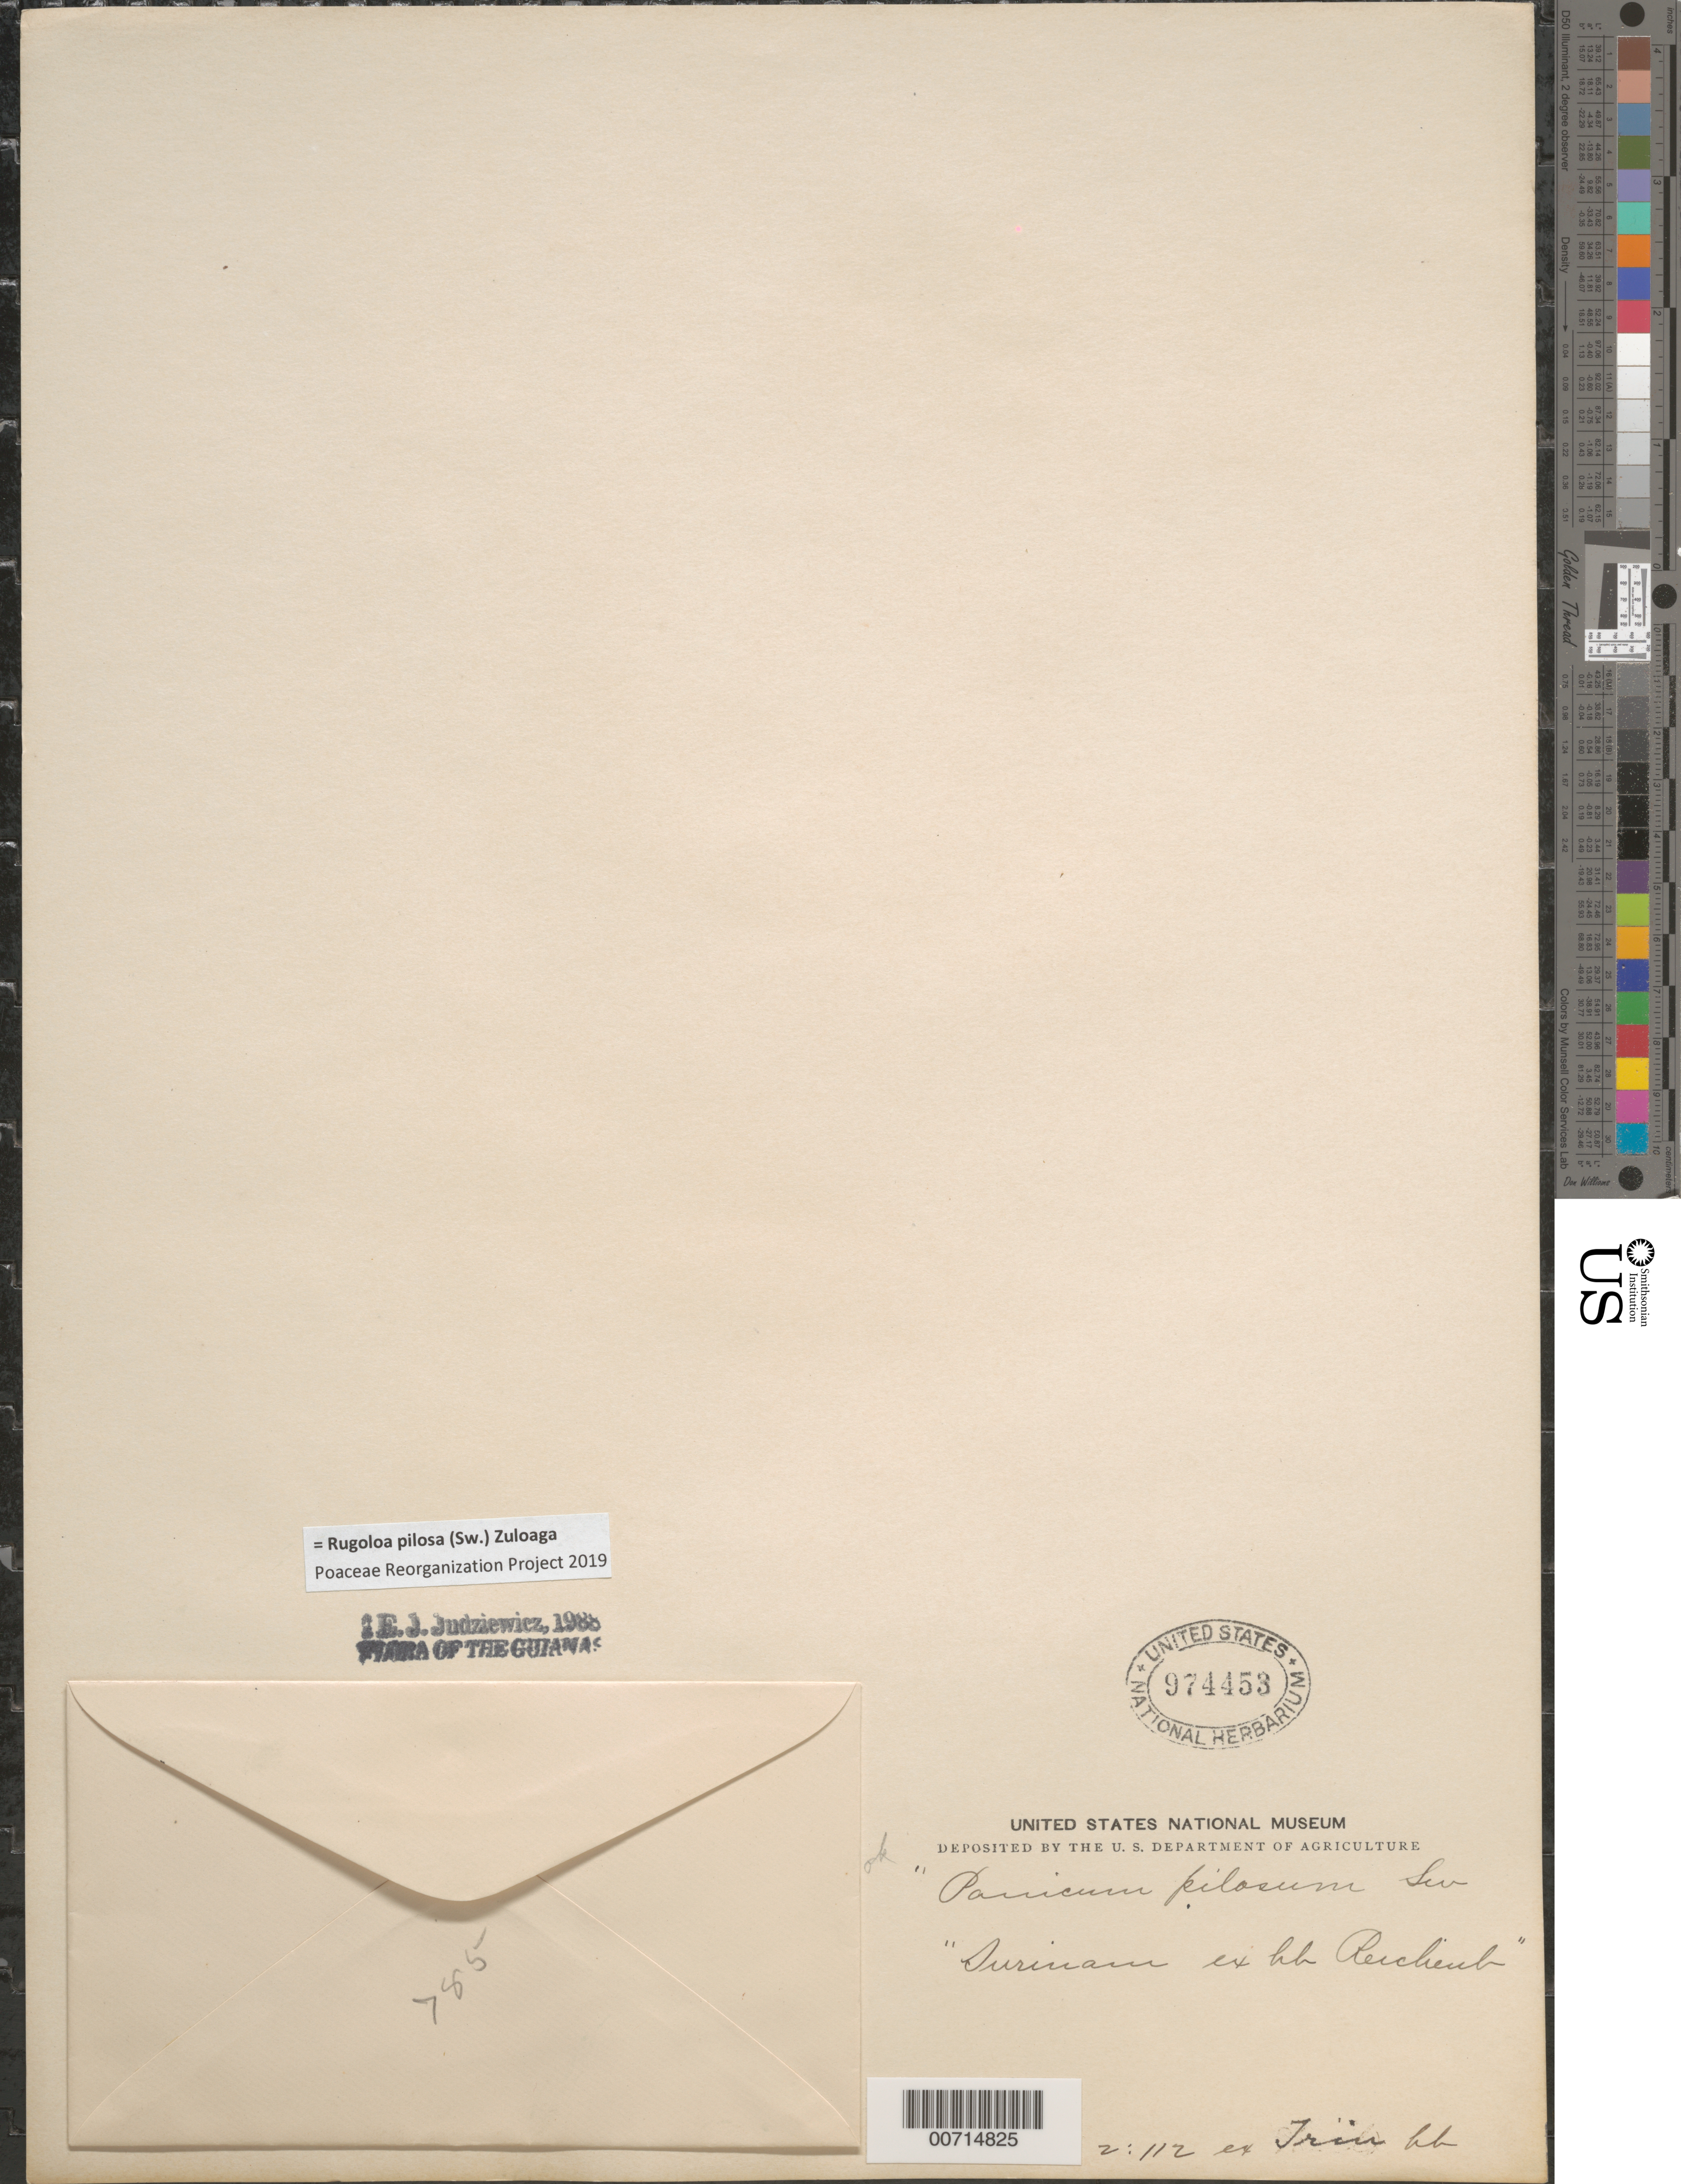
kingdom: Plantae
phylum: Tracheophyta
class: Liliopsida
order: Poales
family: Poaceae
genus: Panicum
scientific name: Panicum pilosum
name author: Sw.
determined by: Judziewicz, E. J.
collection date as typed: s.d.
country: Suriname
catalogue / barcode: US 974453